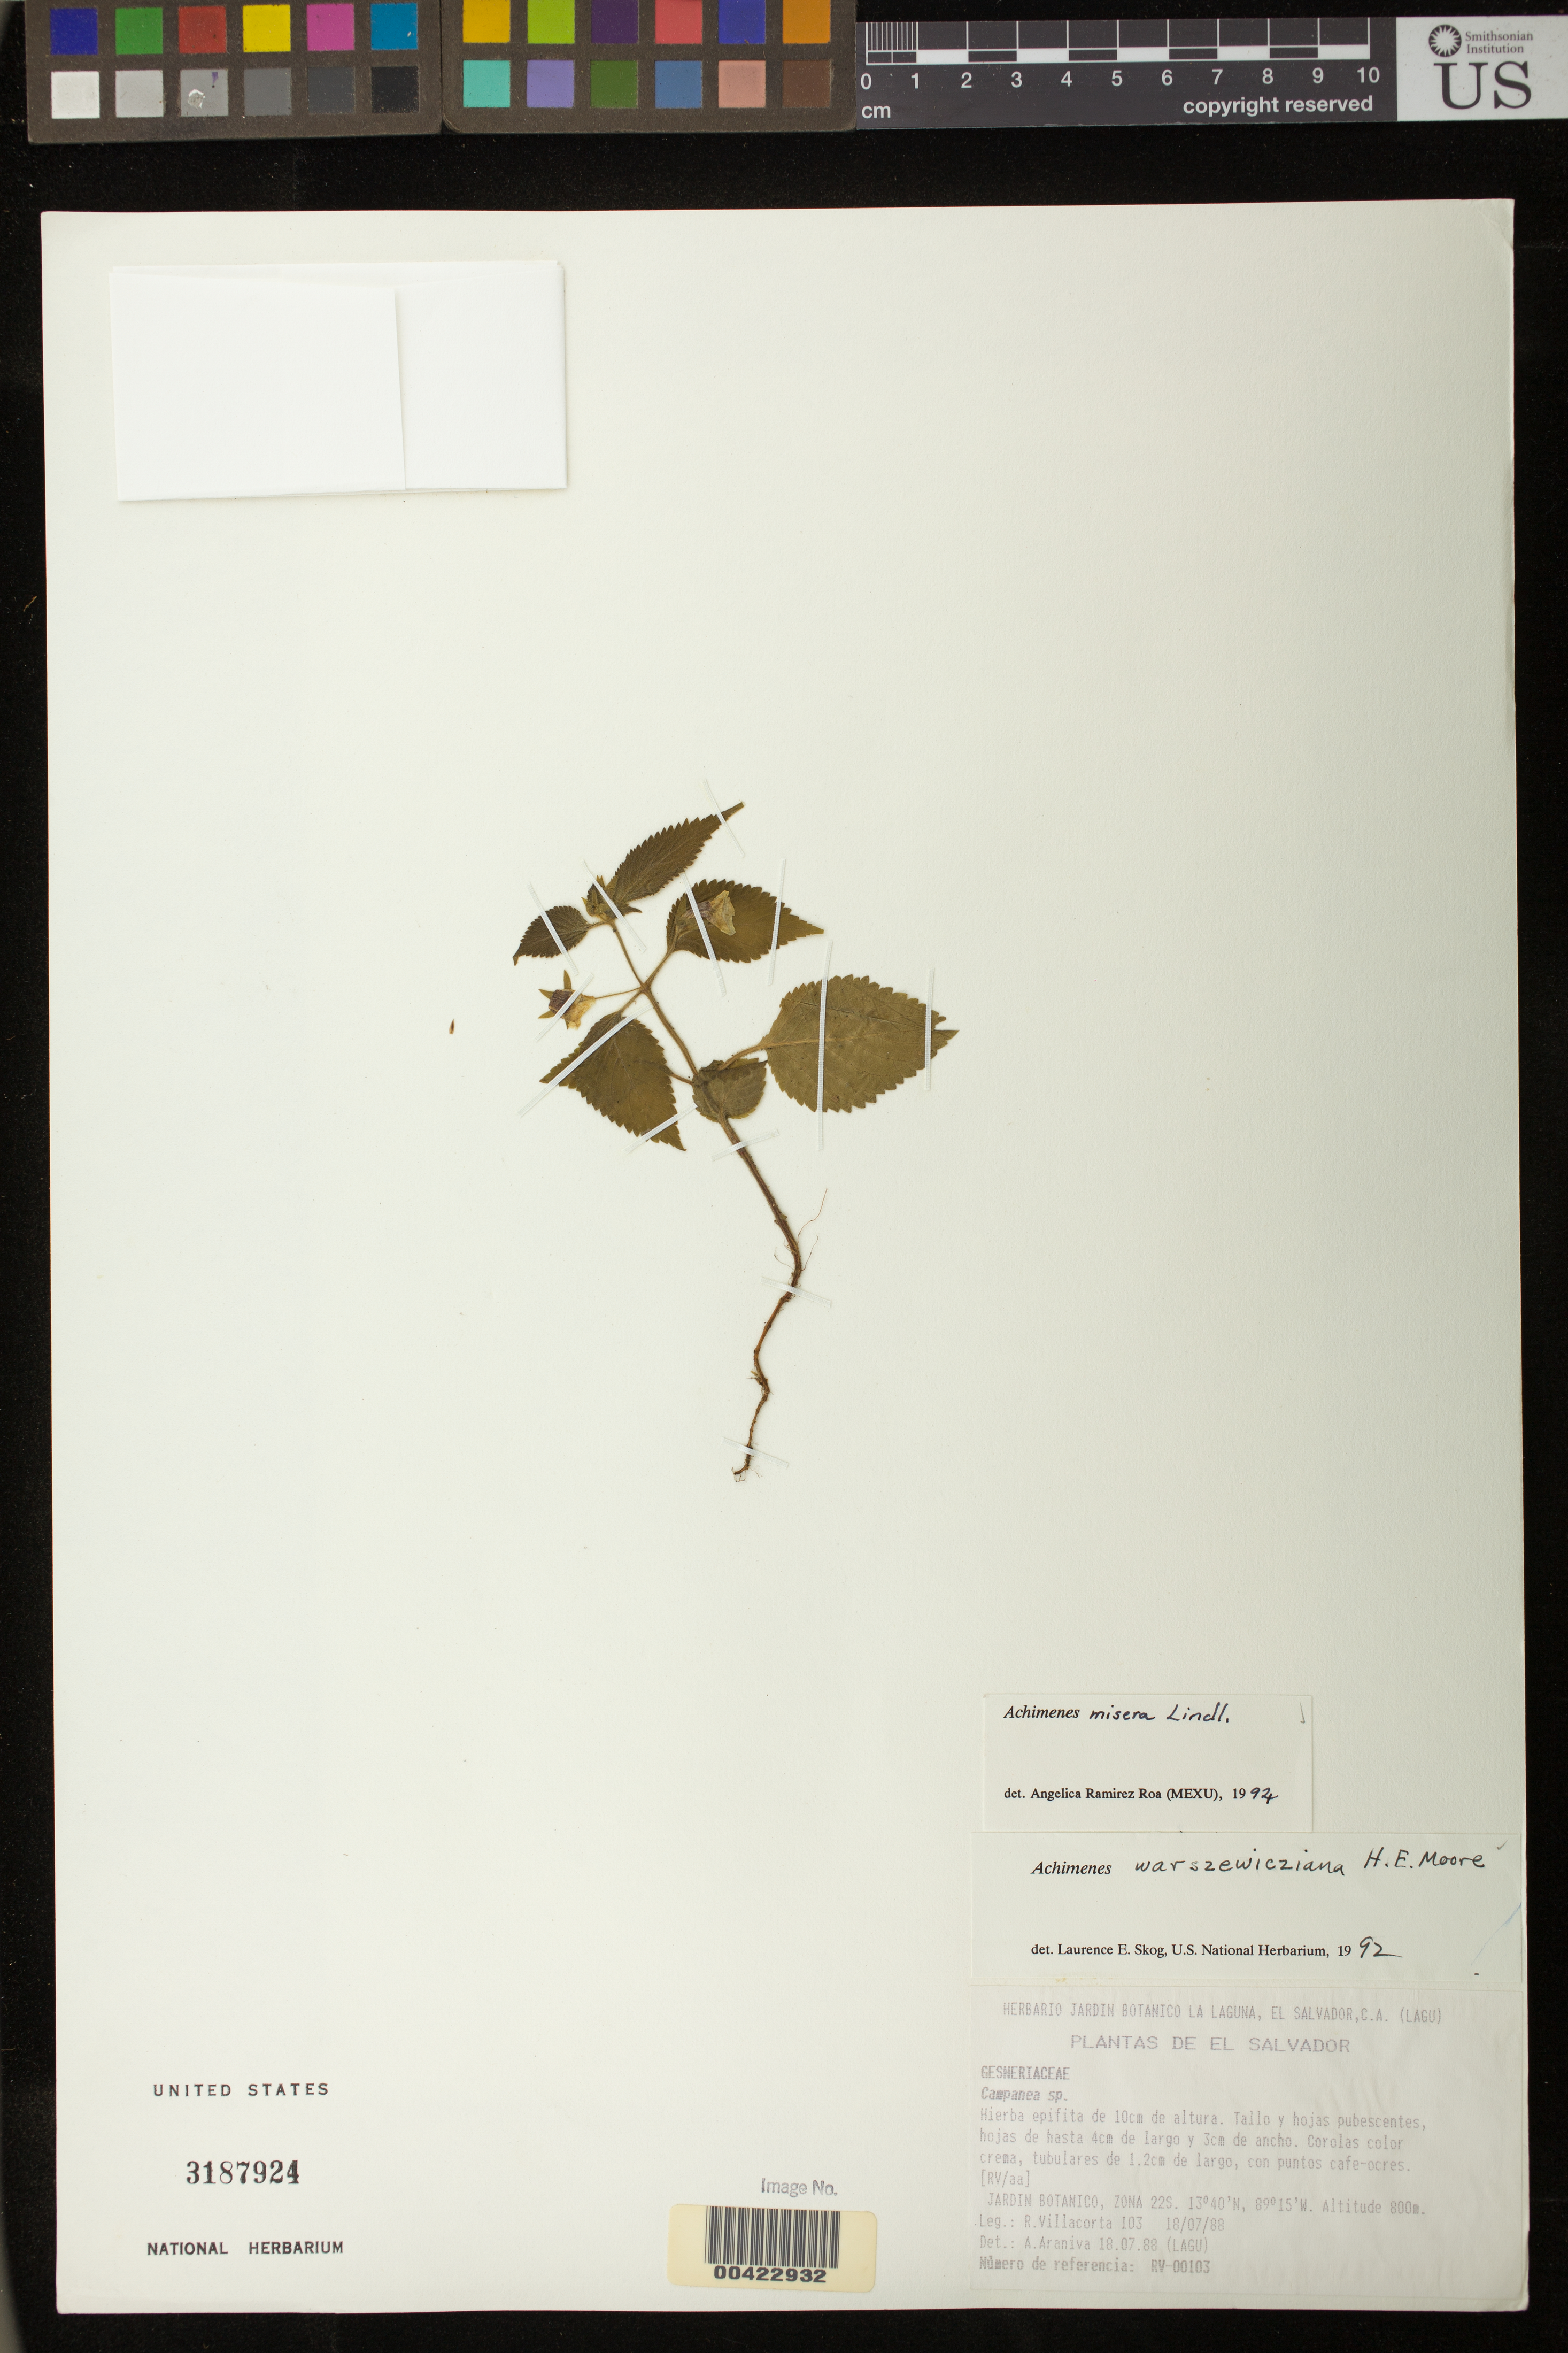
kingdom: Plantae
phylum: Tracheophyta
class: Magnoliopsida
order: Lamiales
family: Gesneriaceae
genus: Achimenes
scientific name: Achimenes misera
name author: Lindl.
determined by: Ramírez-Roa, A.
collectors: R. Villacorta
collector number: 103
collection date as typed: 18 Jul 1988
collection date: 1988-07-18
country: El Salvador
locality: El Salvador: Jardin Botanico, Zona 22S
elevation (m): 800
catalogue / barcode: US 3187924